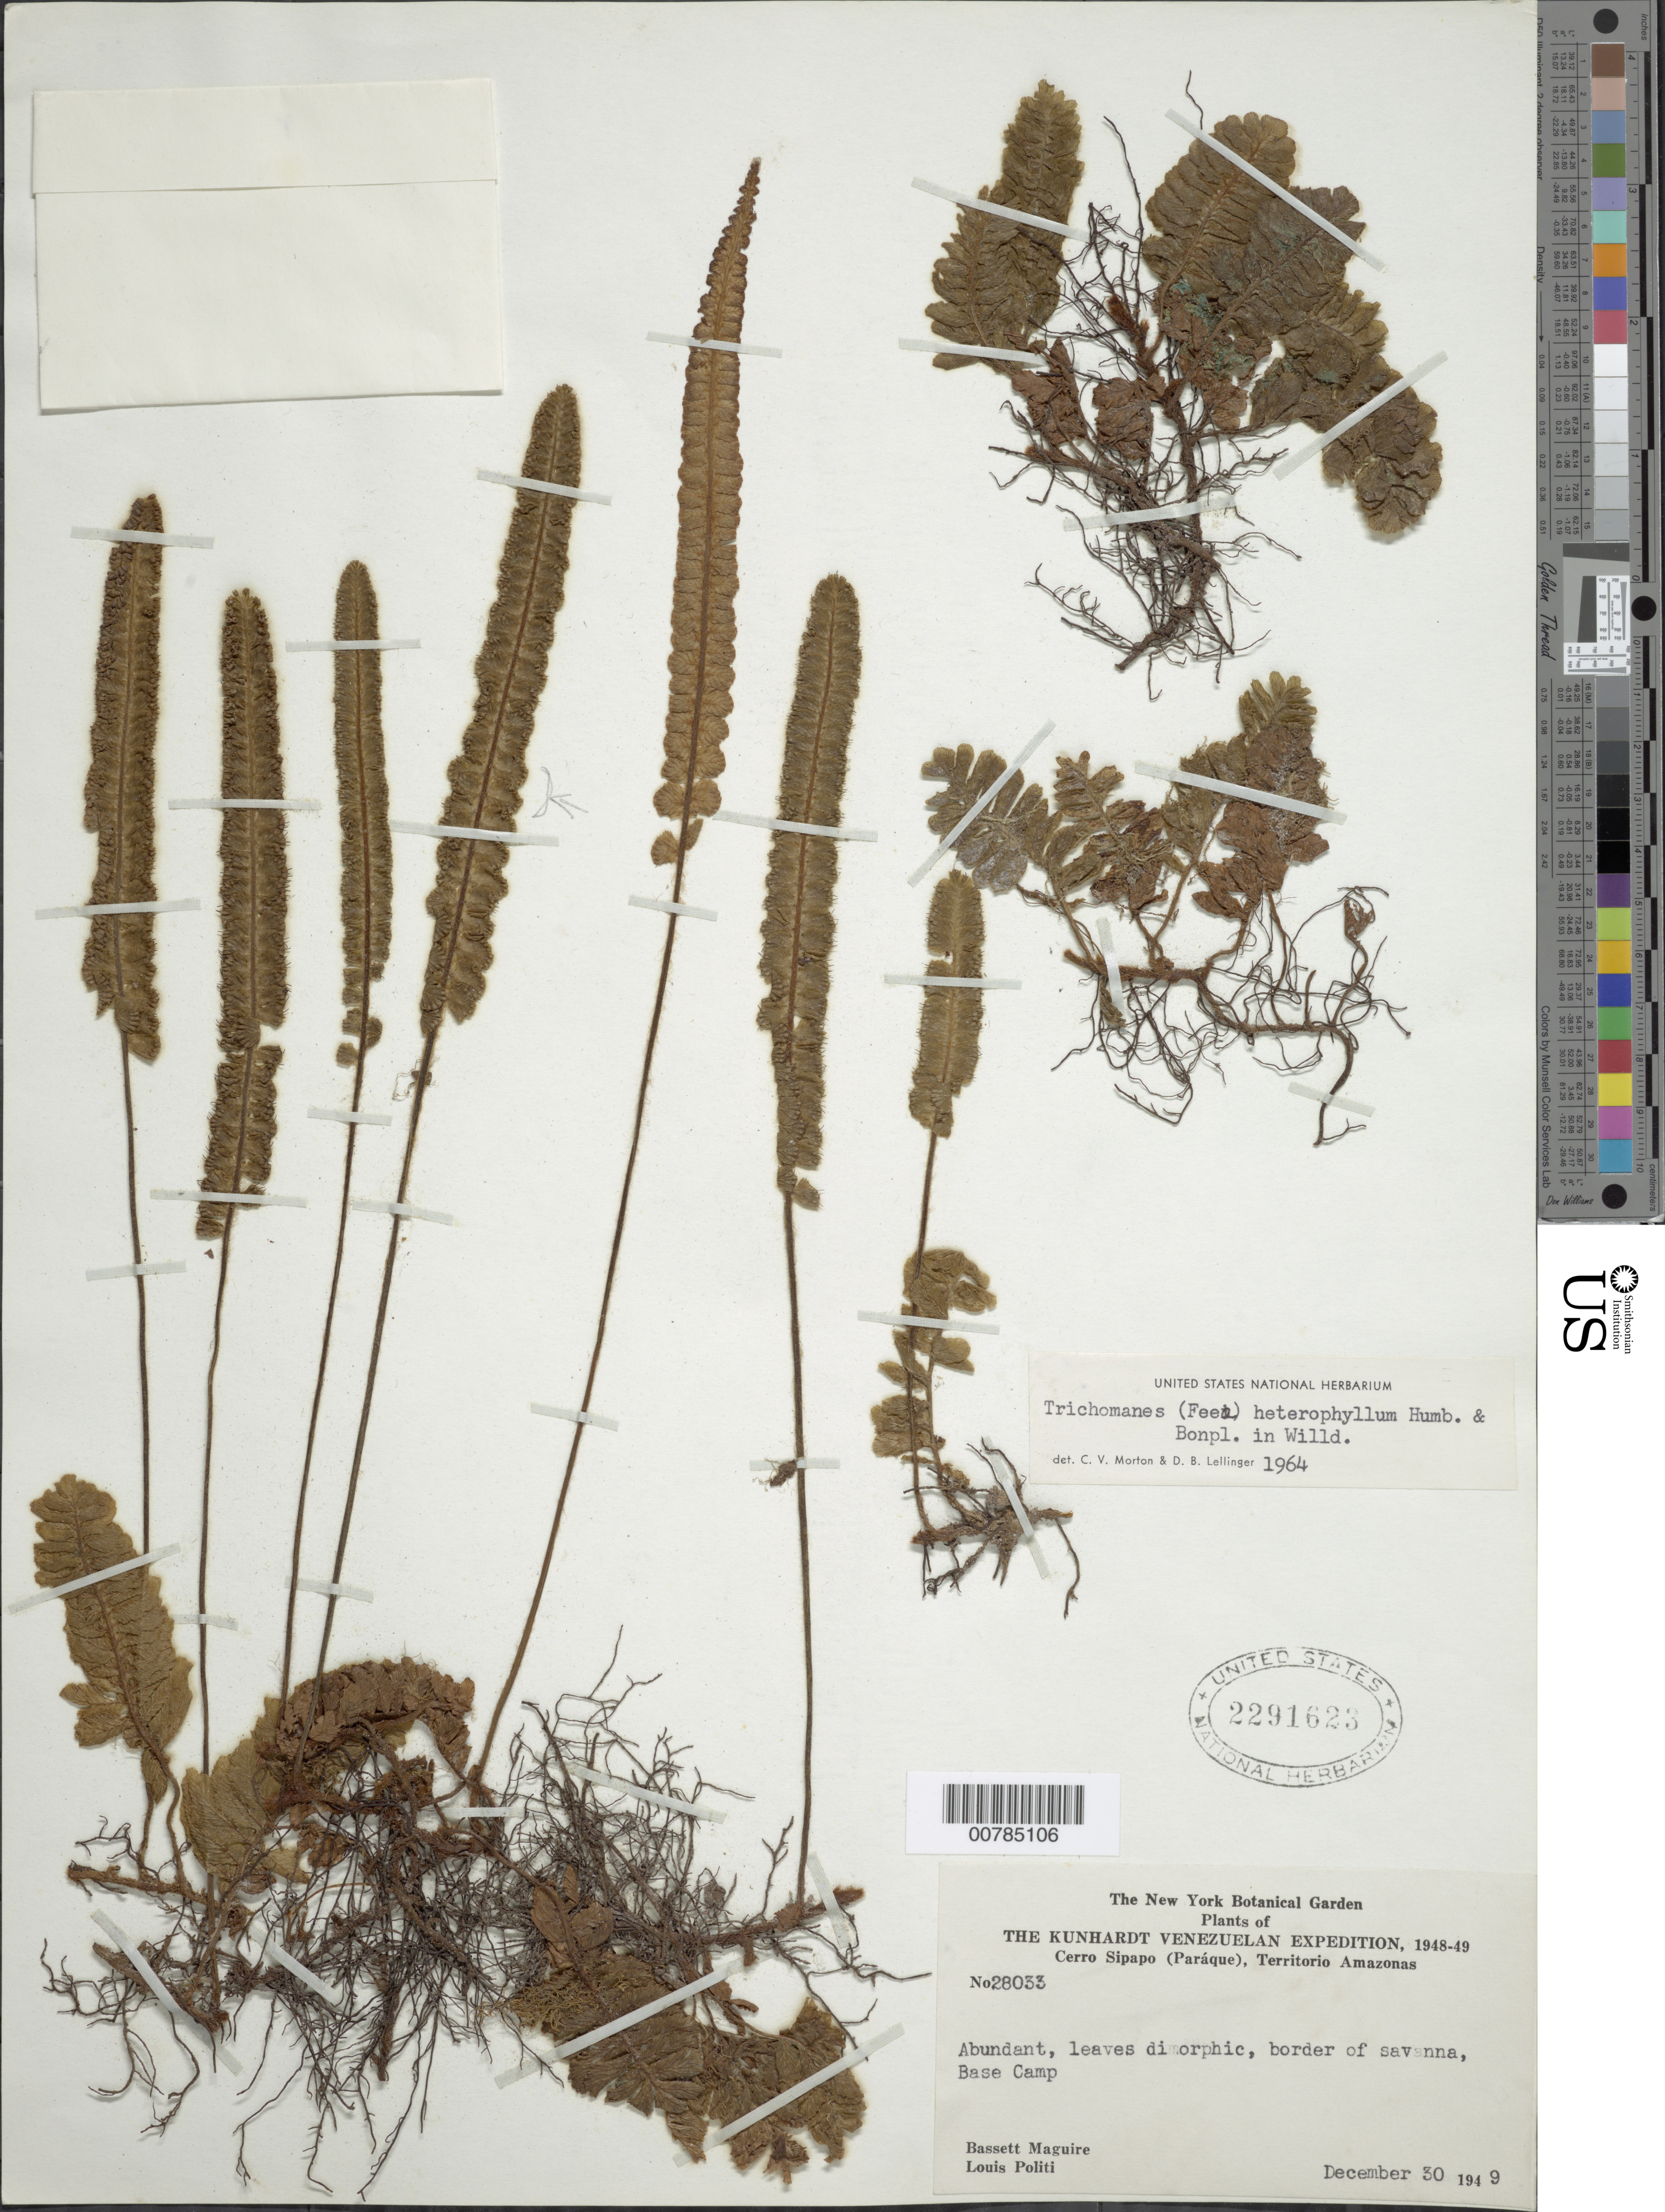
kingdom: Plantae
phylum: Tracheophyta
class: Polypodiopsida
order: Hymenophyllales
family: Hymenophyllaceae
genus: Trichomanes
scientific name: Trichomanes humboldtii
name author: (Bosch) Lellinger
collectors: B. Maguire & L. Politi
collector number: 28033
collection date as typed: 30-Dec-48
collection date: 1948-12-30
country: Venezuela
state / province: Amazonas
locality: Cerro Sipapo (Paráque), Base Camp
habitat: Border of savanna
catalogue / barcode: US 2291623